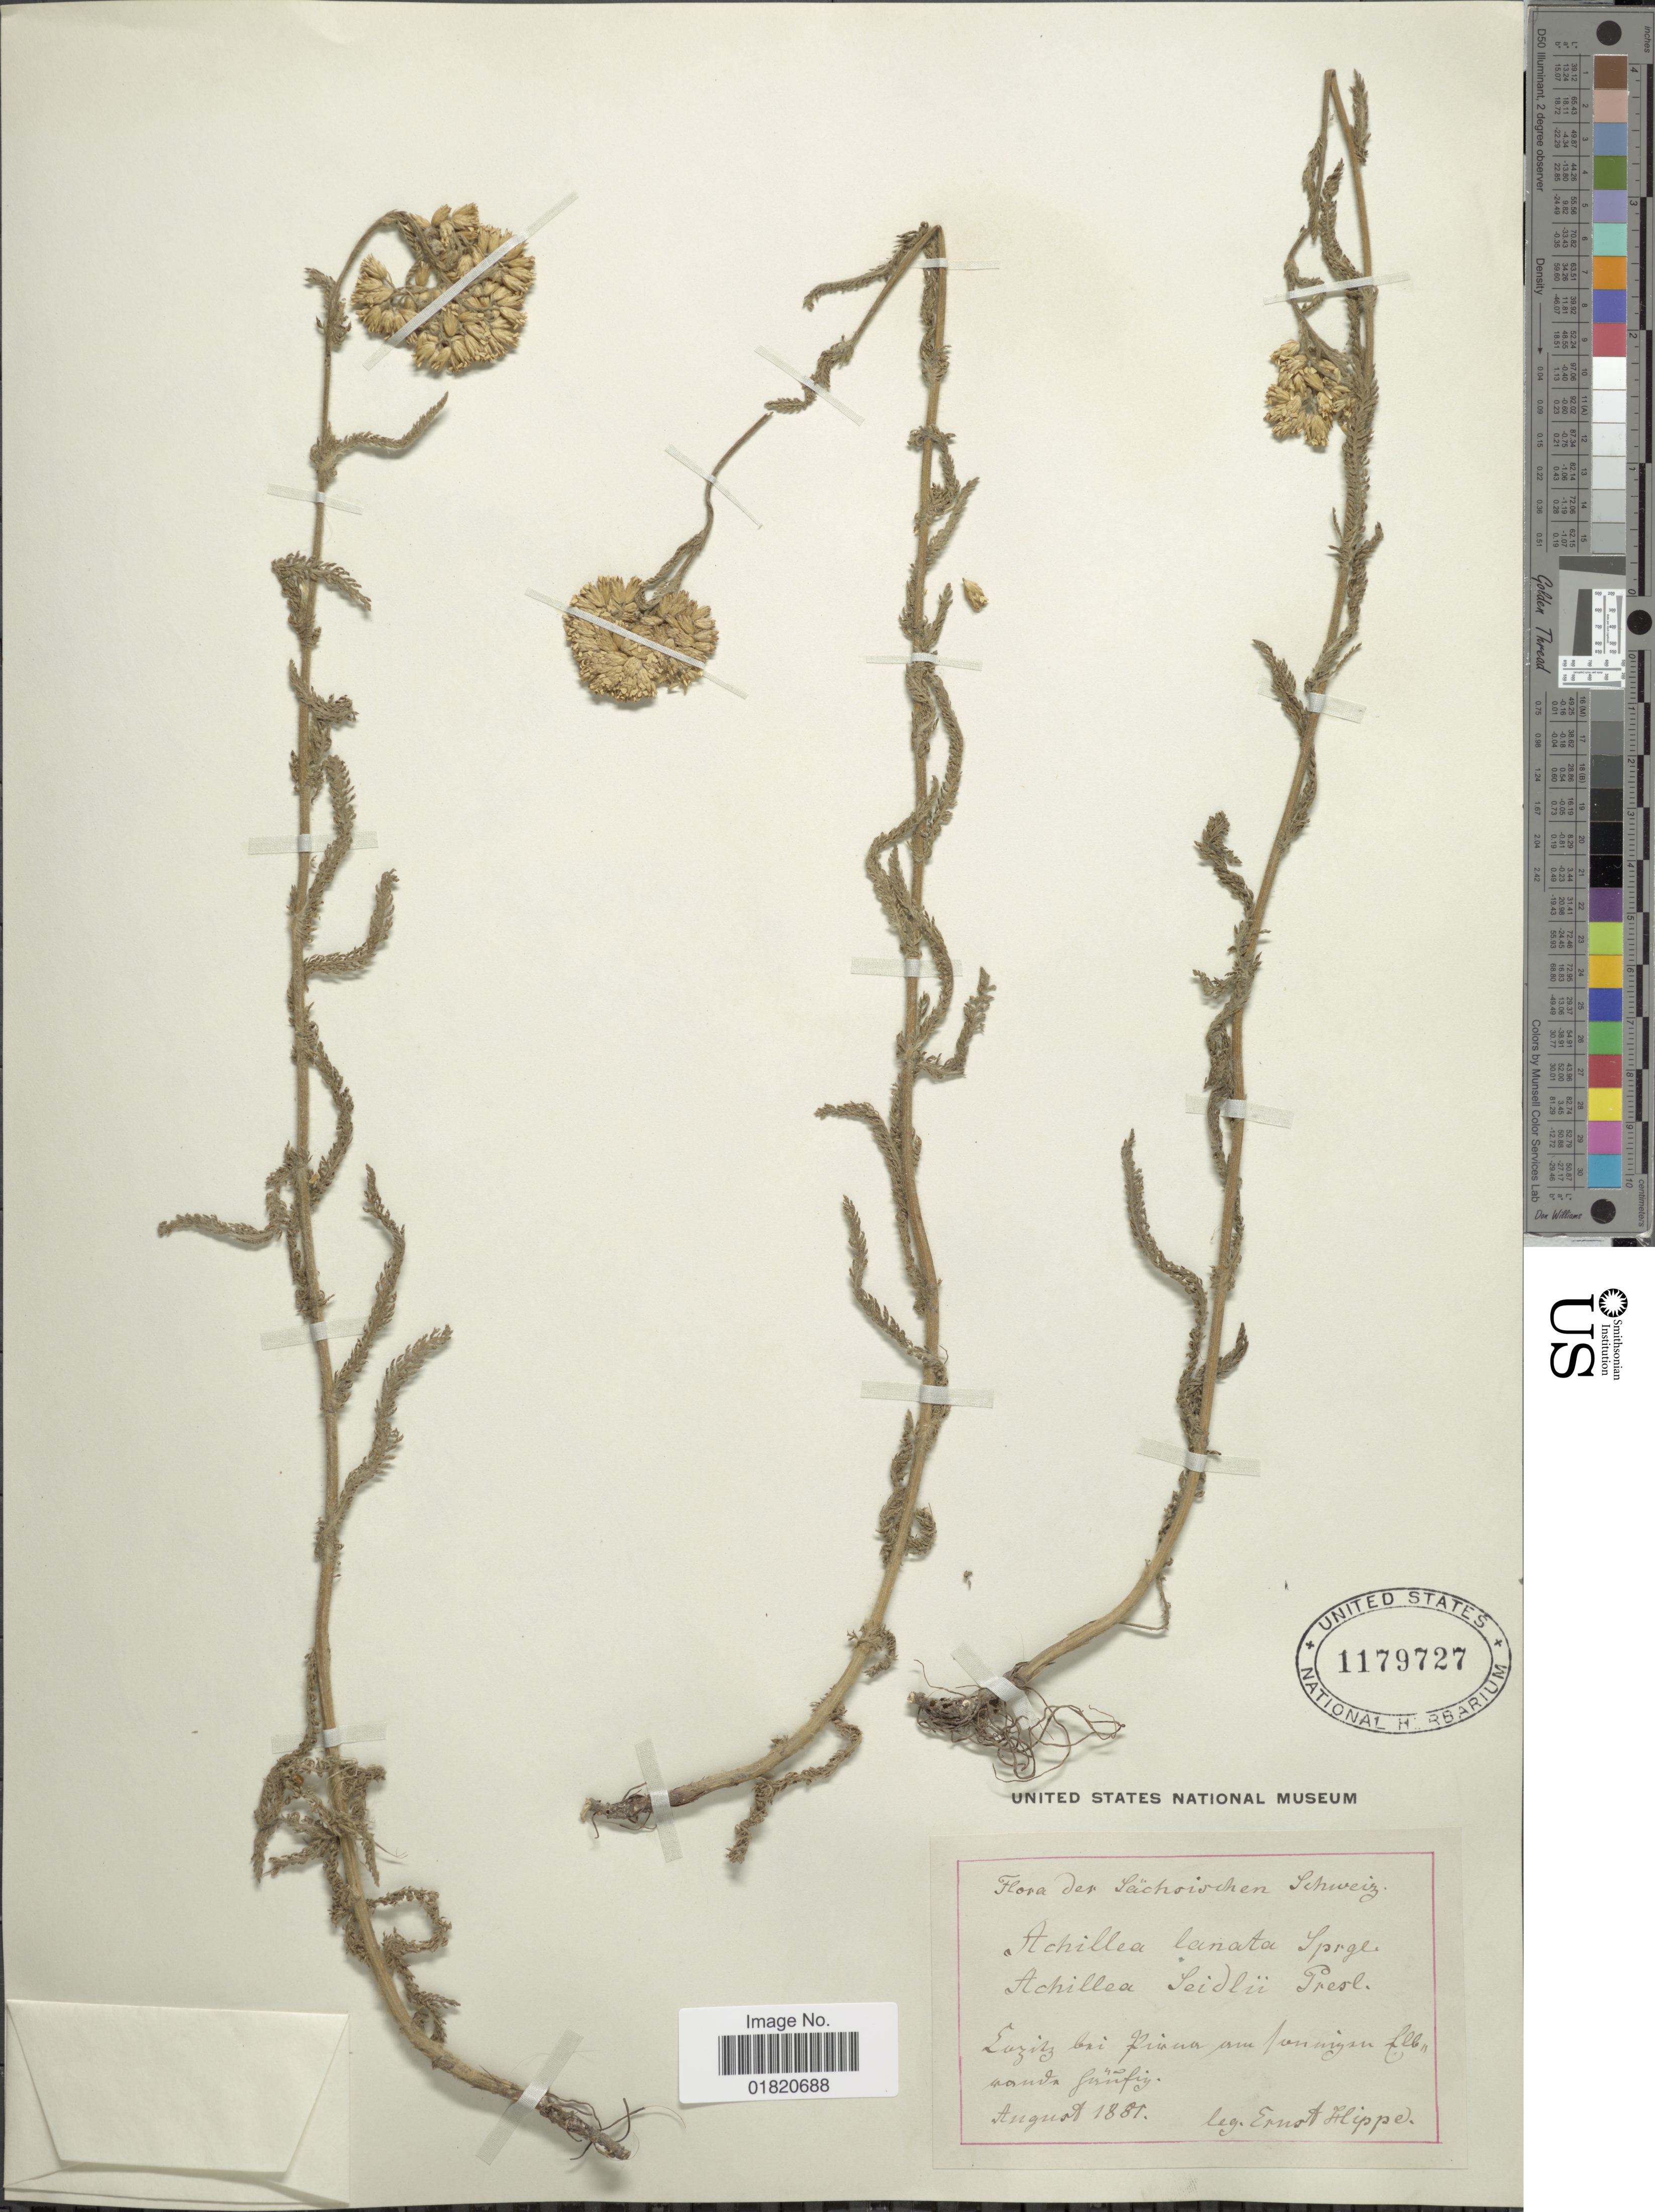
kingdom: Plantae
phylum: Tracheophyta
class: Magnoliopsida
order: Asterales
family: Asteraceae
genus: Achillea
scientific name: Achillea lanata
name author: Spreng.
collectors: E. Hippe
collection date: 1881-08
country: Switzerland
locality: Sachsichen Schweiz. Laritz bei Finna am fonnigsen flbn sanva Gunfiy [interpreted]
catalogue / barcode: US 1179727